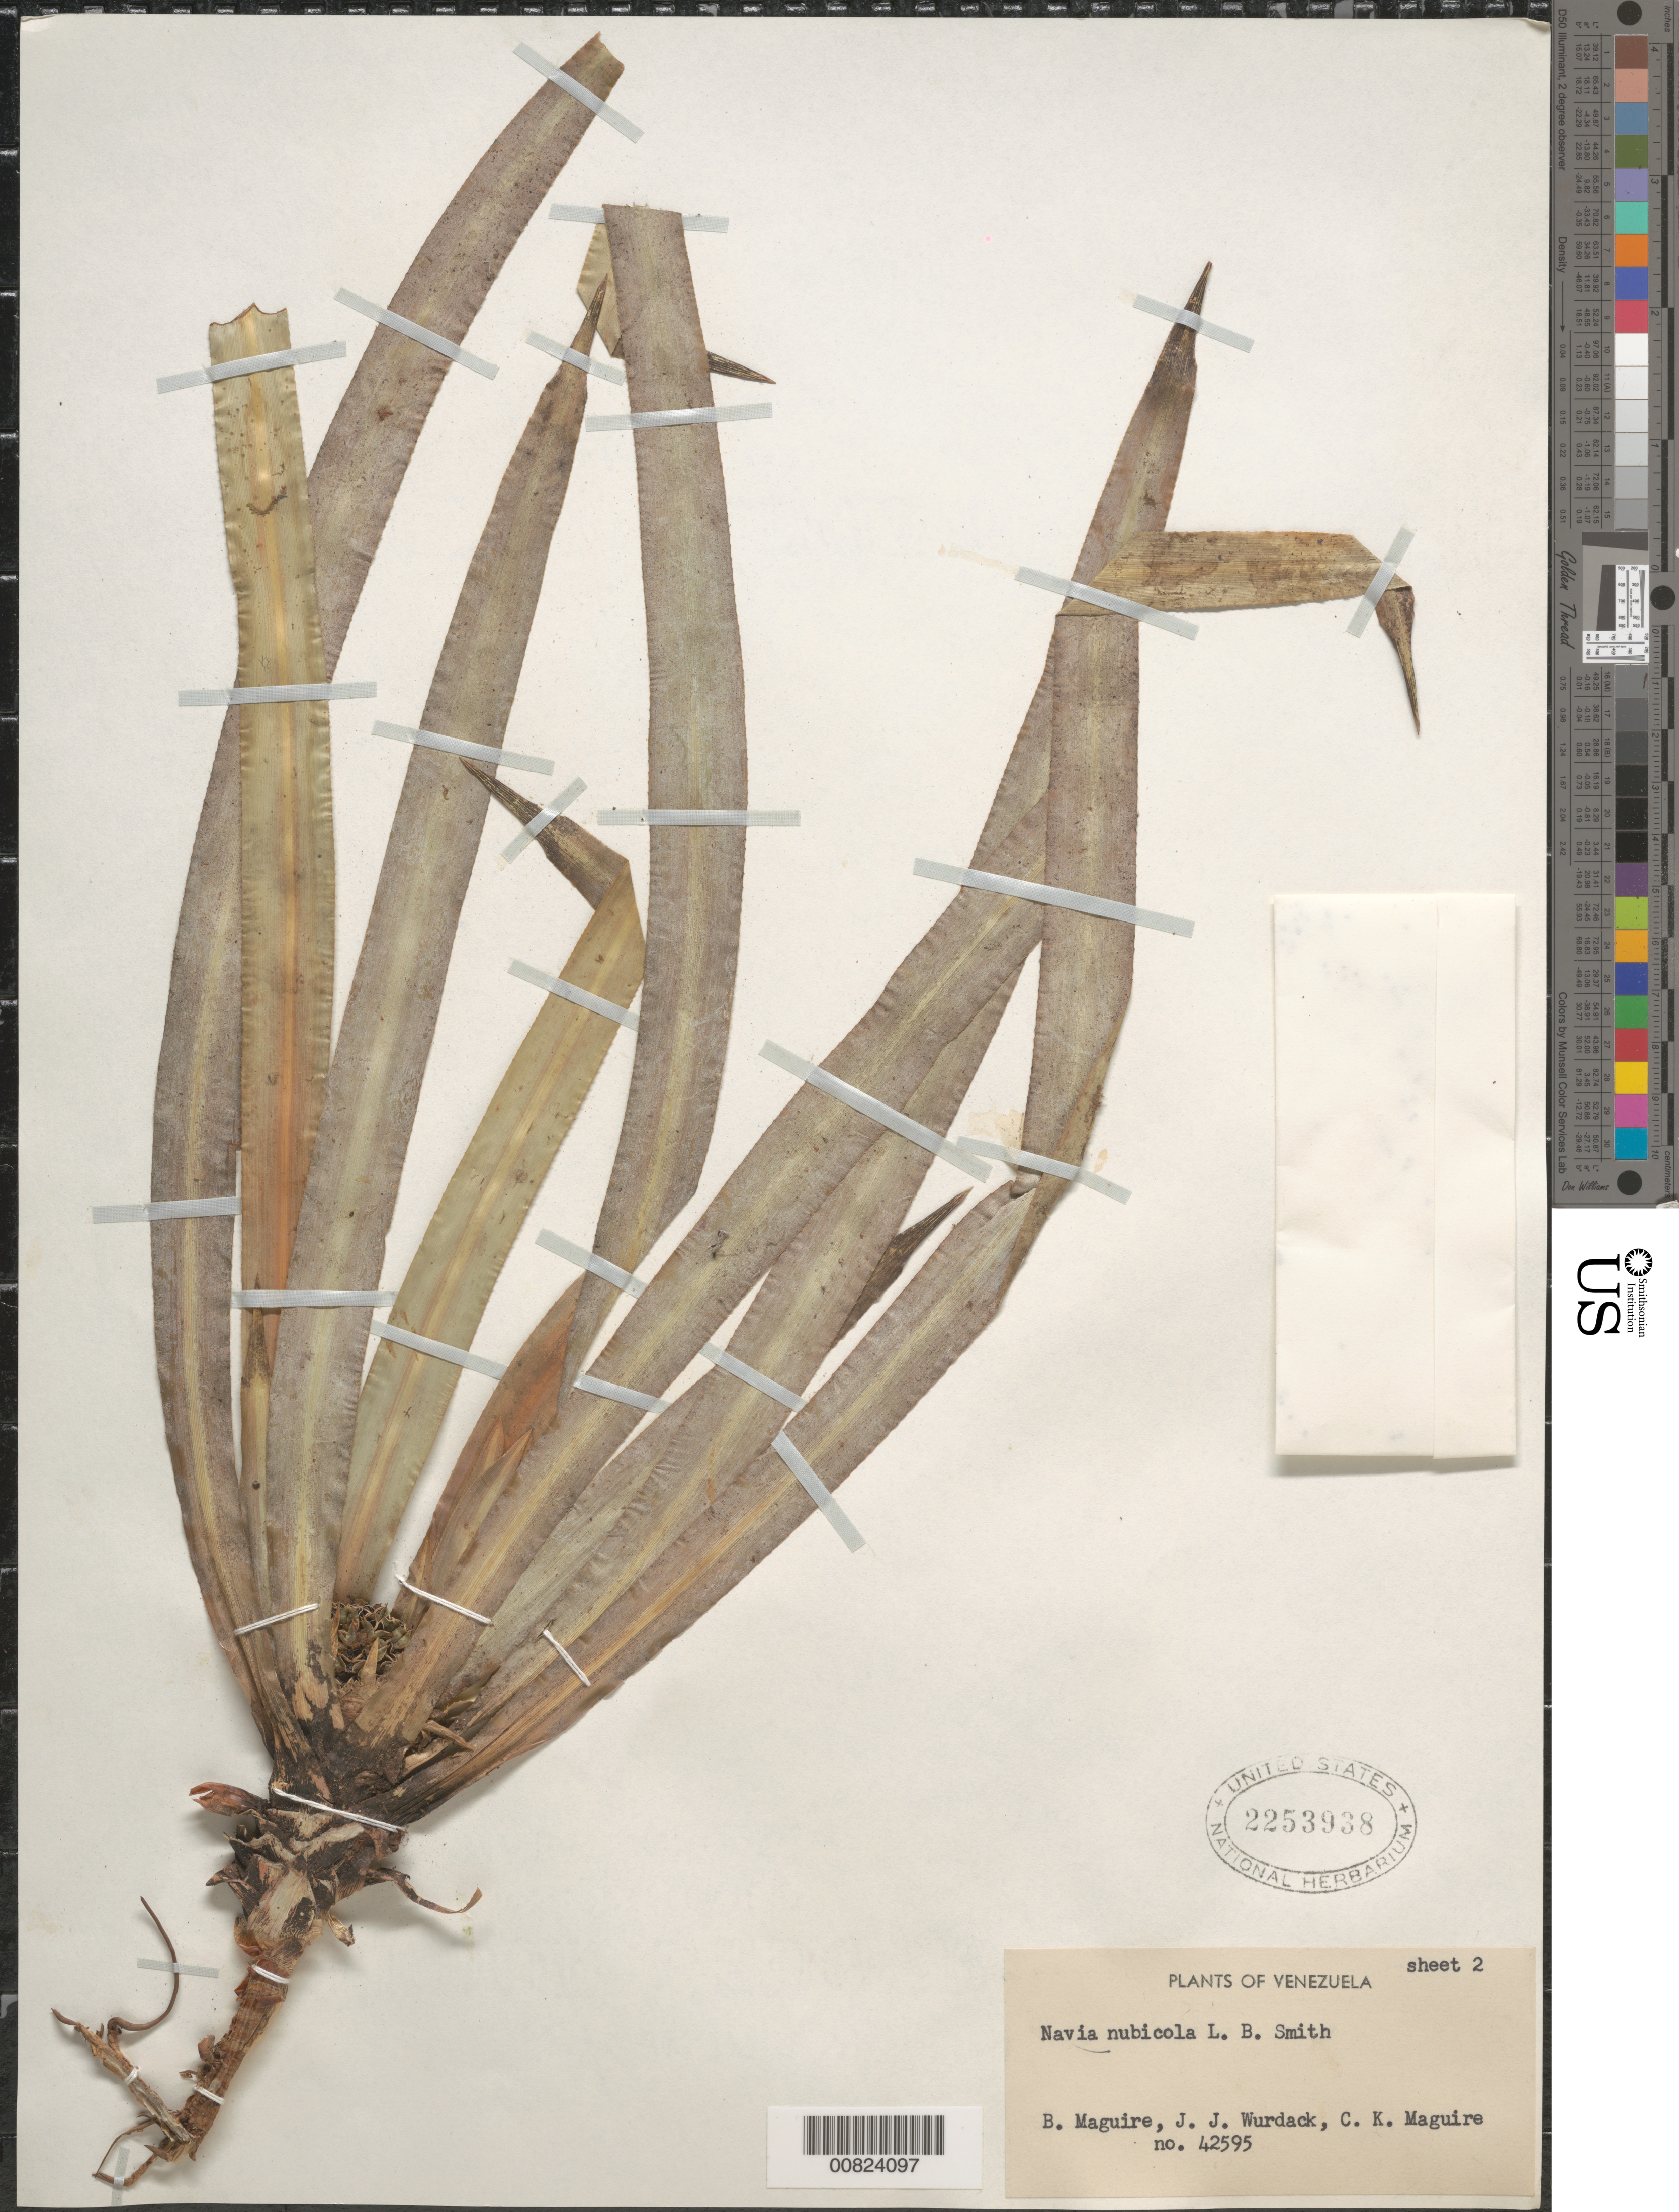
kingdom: Plantae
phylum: Tracheophyta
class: Liliopsida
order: Poales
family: Bromeliaceae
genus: Navia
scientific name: Navia nubicola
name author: L.B. Sm.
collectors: B. Maguire, J. J. Wurdack & C. K. Maguire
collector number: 42595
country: Venezuela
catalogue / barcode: US 2253938